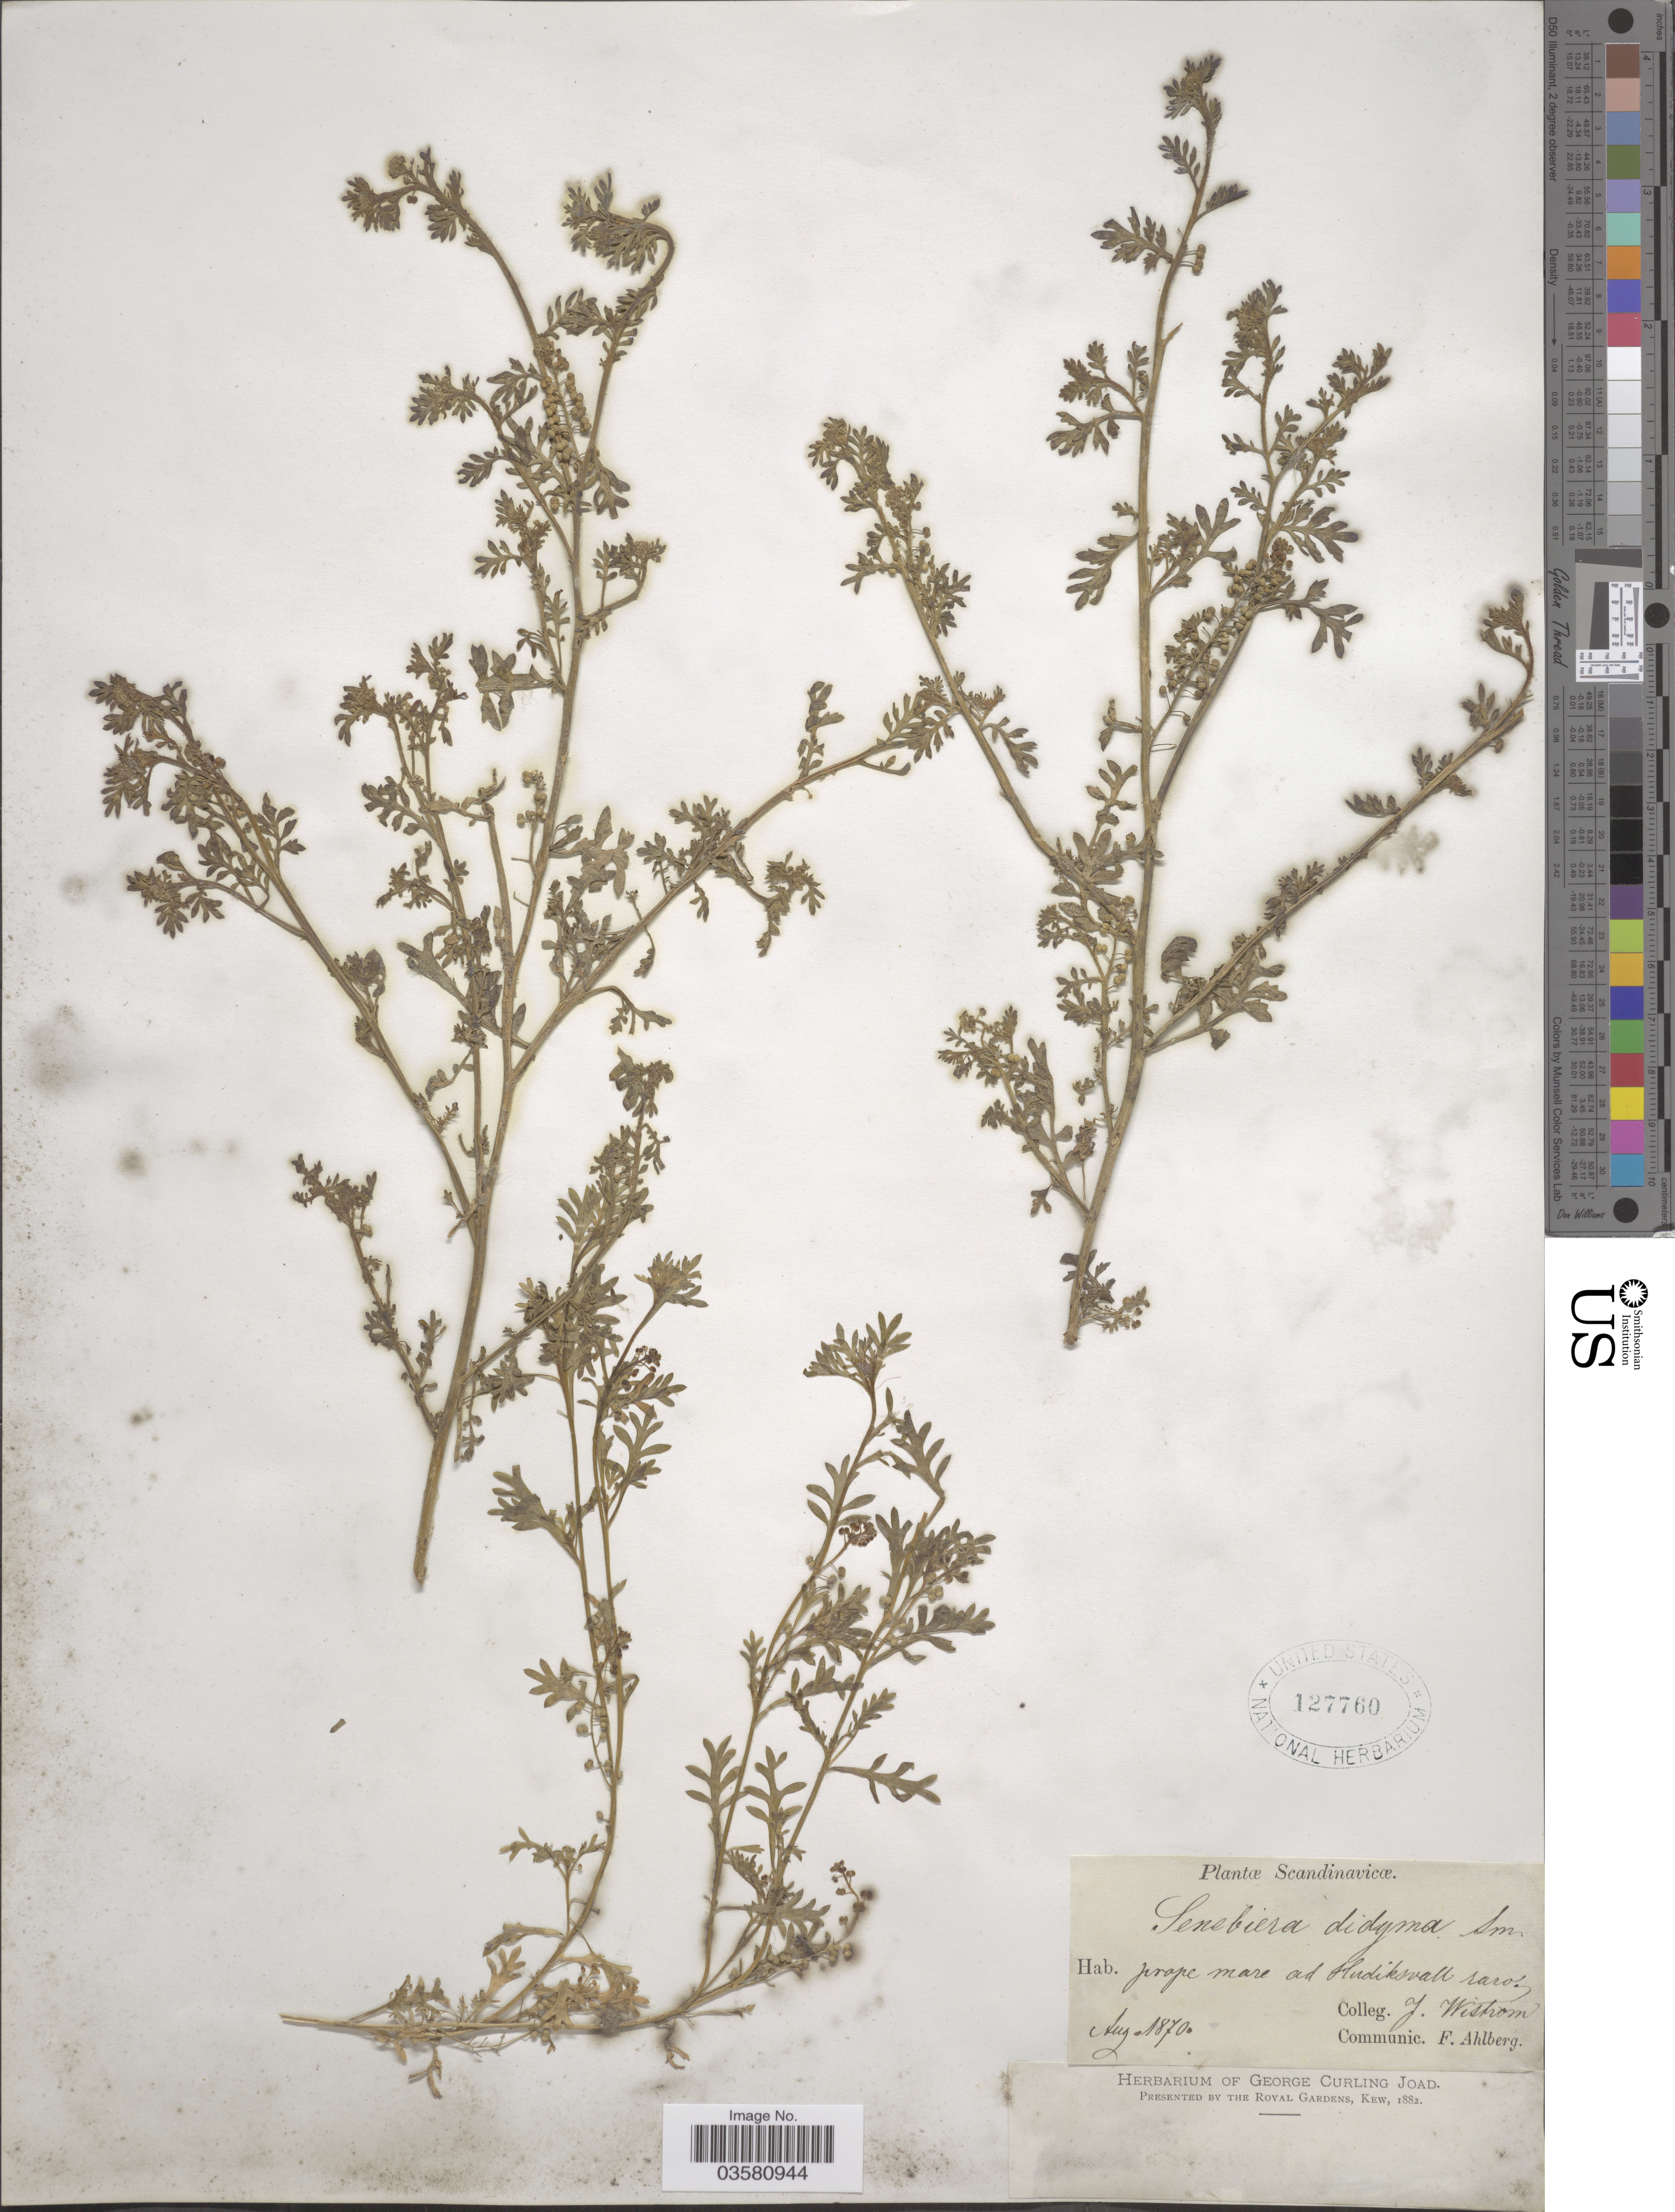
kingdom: Plantae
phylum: Tracheophyta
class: Magnoliopsida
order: Brassicales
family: Brassicaceae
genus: Lepidium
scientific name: Lepidium didymum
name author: L.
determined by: Strong, M. T., (US), Smithsonian Institution - National Museum of Natural History (UNITED STATES)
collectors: J. Wistrom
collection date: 1870-08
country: Sweden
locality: Scandinavicœ. Prope mare ad Hudiksvall.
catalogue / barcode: US 127760